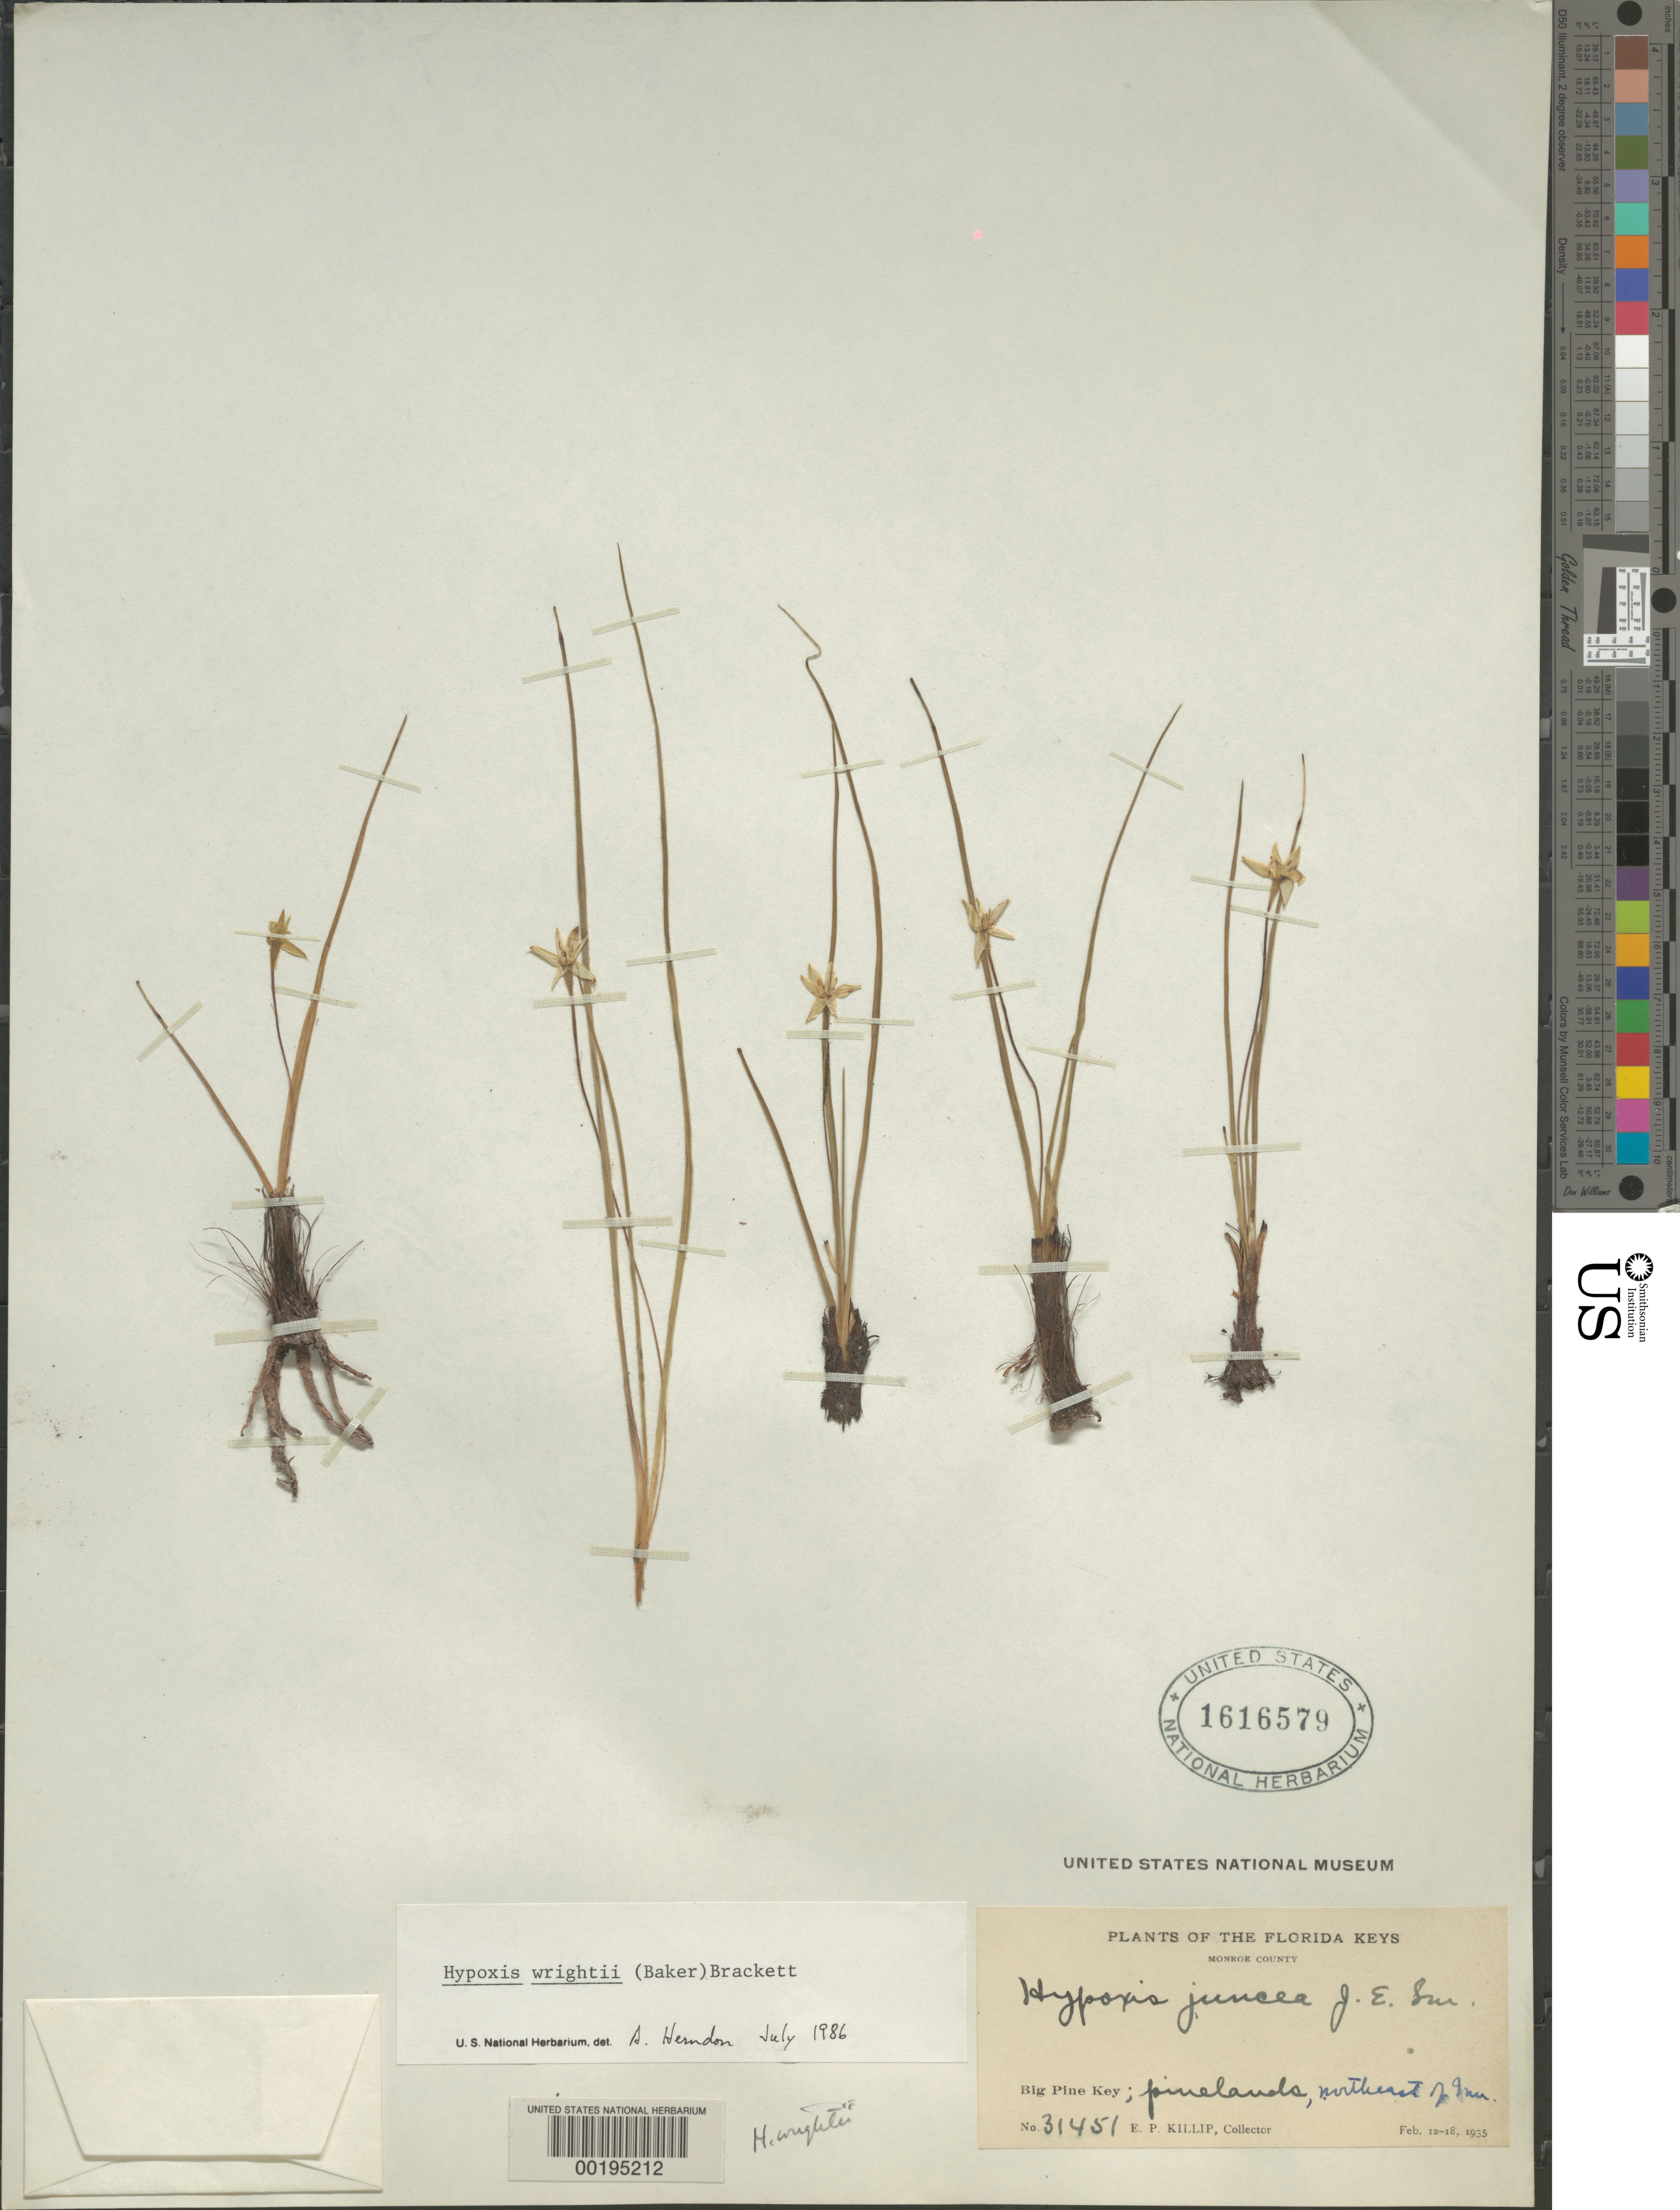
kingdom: Plantae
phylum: Tracheophyta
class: Liliopsida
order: Asparagales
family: Hypoxidaceae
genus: Hypoxis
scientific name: Hypoxis wrightii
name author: (Baker) Brackett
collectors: E. P. Killip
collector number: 31451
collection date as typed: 12 Feb 1935 to 18 Feb 1935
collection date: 1935-02-12/1935-02-18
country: United States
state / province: Florida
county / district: Monroe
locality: Big pine key, ne of inn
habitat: Pinelands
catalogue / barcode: US 1616579